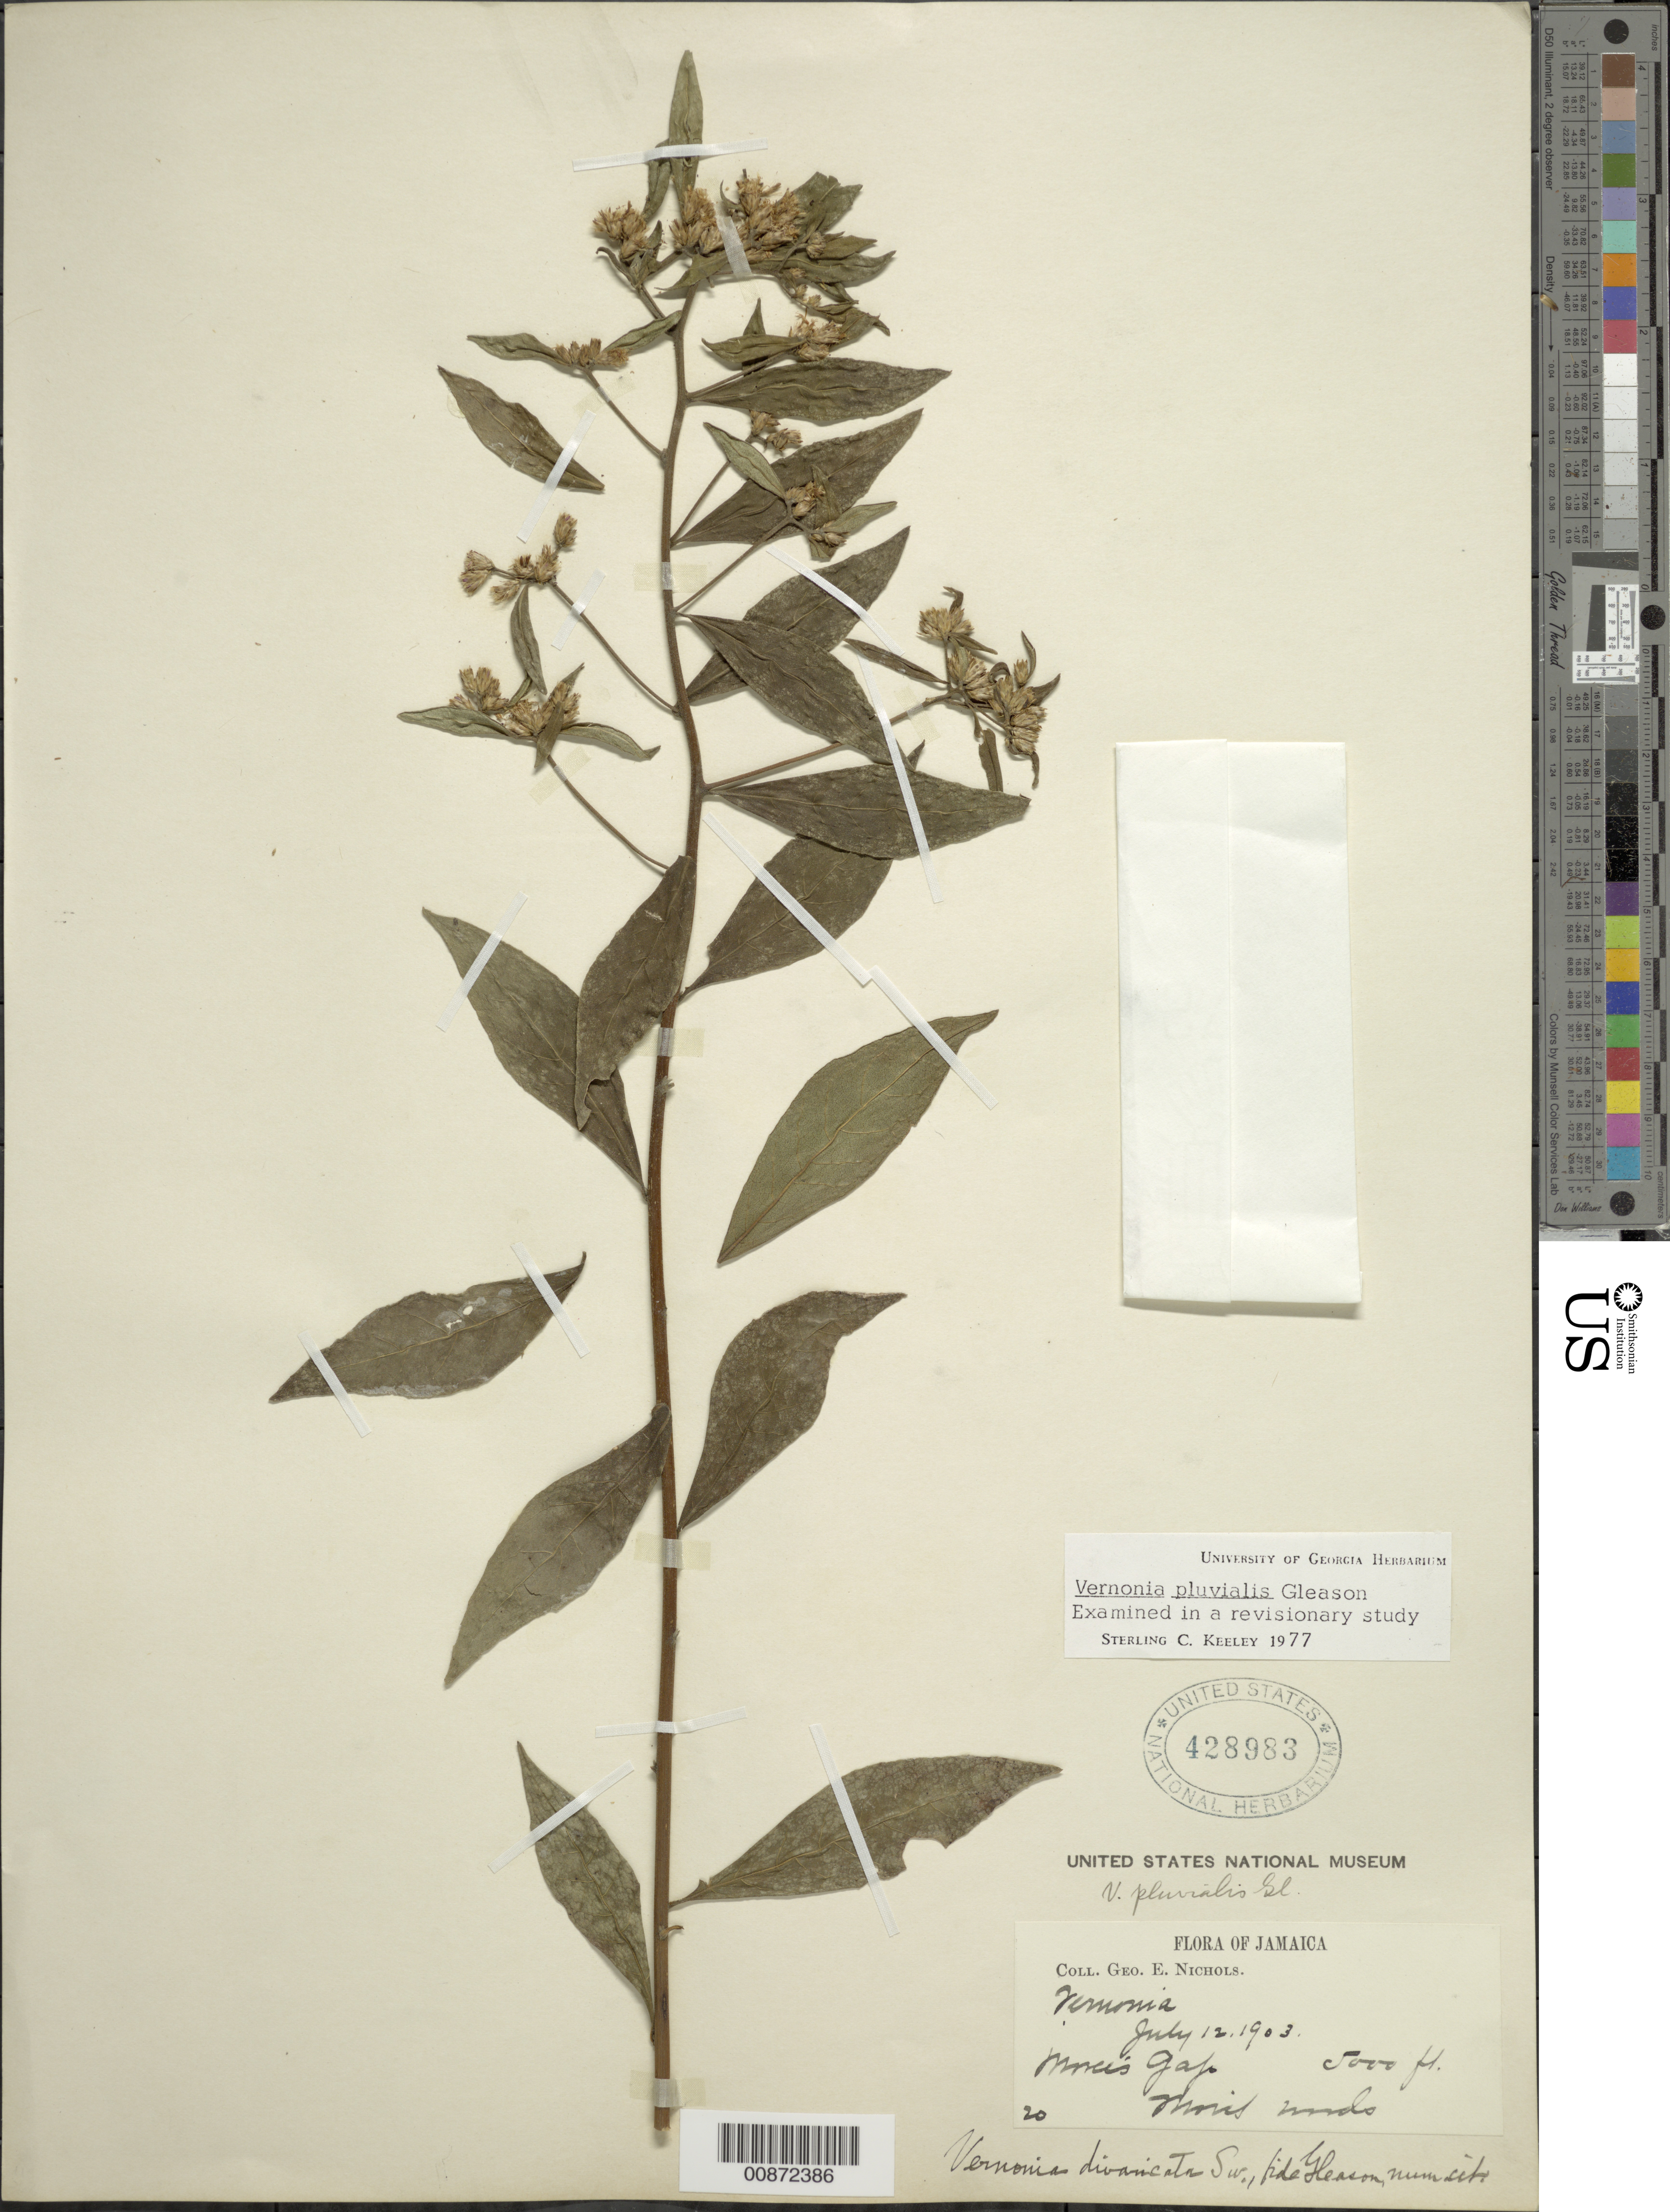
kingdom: Plantae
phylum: Tracheophyta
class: Magnoliopsida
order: Asterales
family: Asteraceae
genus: Lepidaploa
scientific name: Lepidaploa pluvialis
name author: (Gleason) H. Rob.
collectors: G. E. Nichols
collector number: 20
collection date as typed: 12 Jul 1903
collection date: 1903-07-12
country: Jamaica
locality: Moris Gap, Moris woods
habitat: Woods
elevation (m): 1524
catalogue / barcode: US 428983